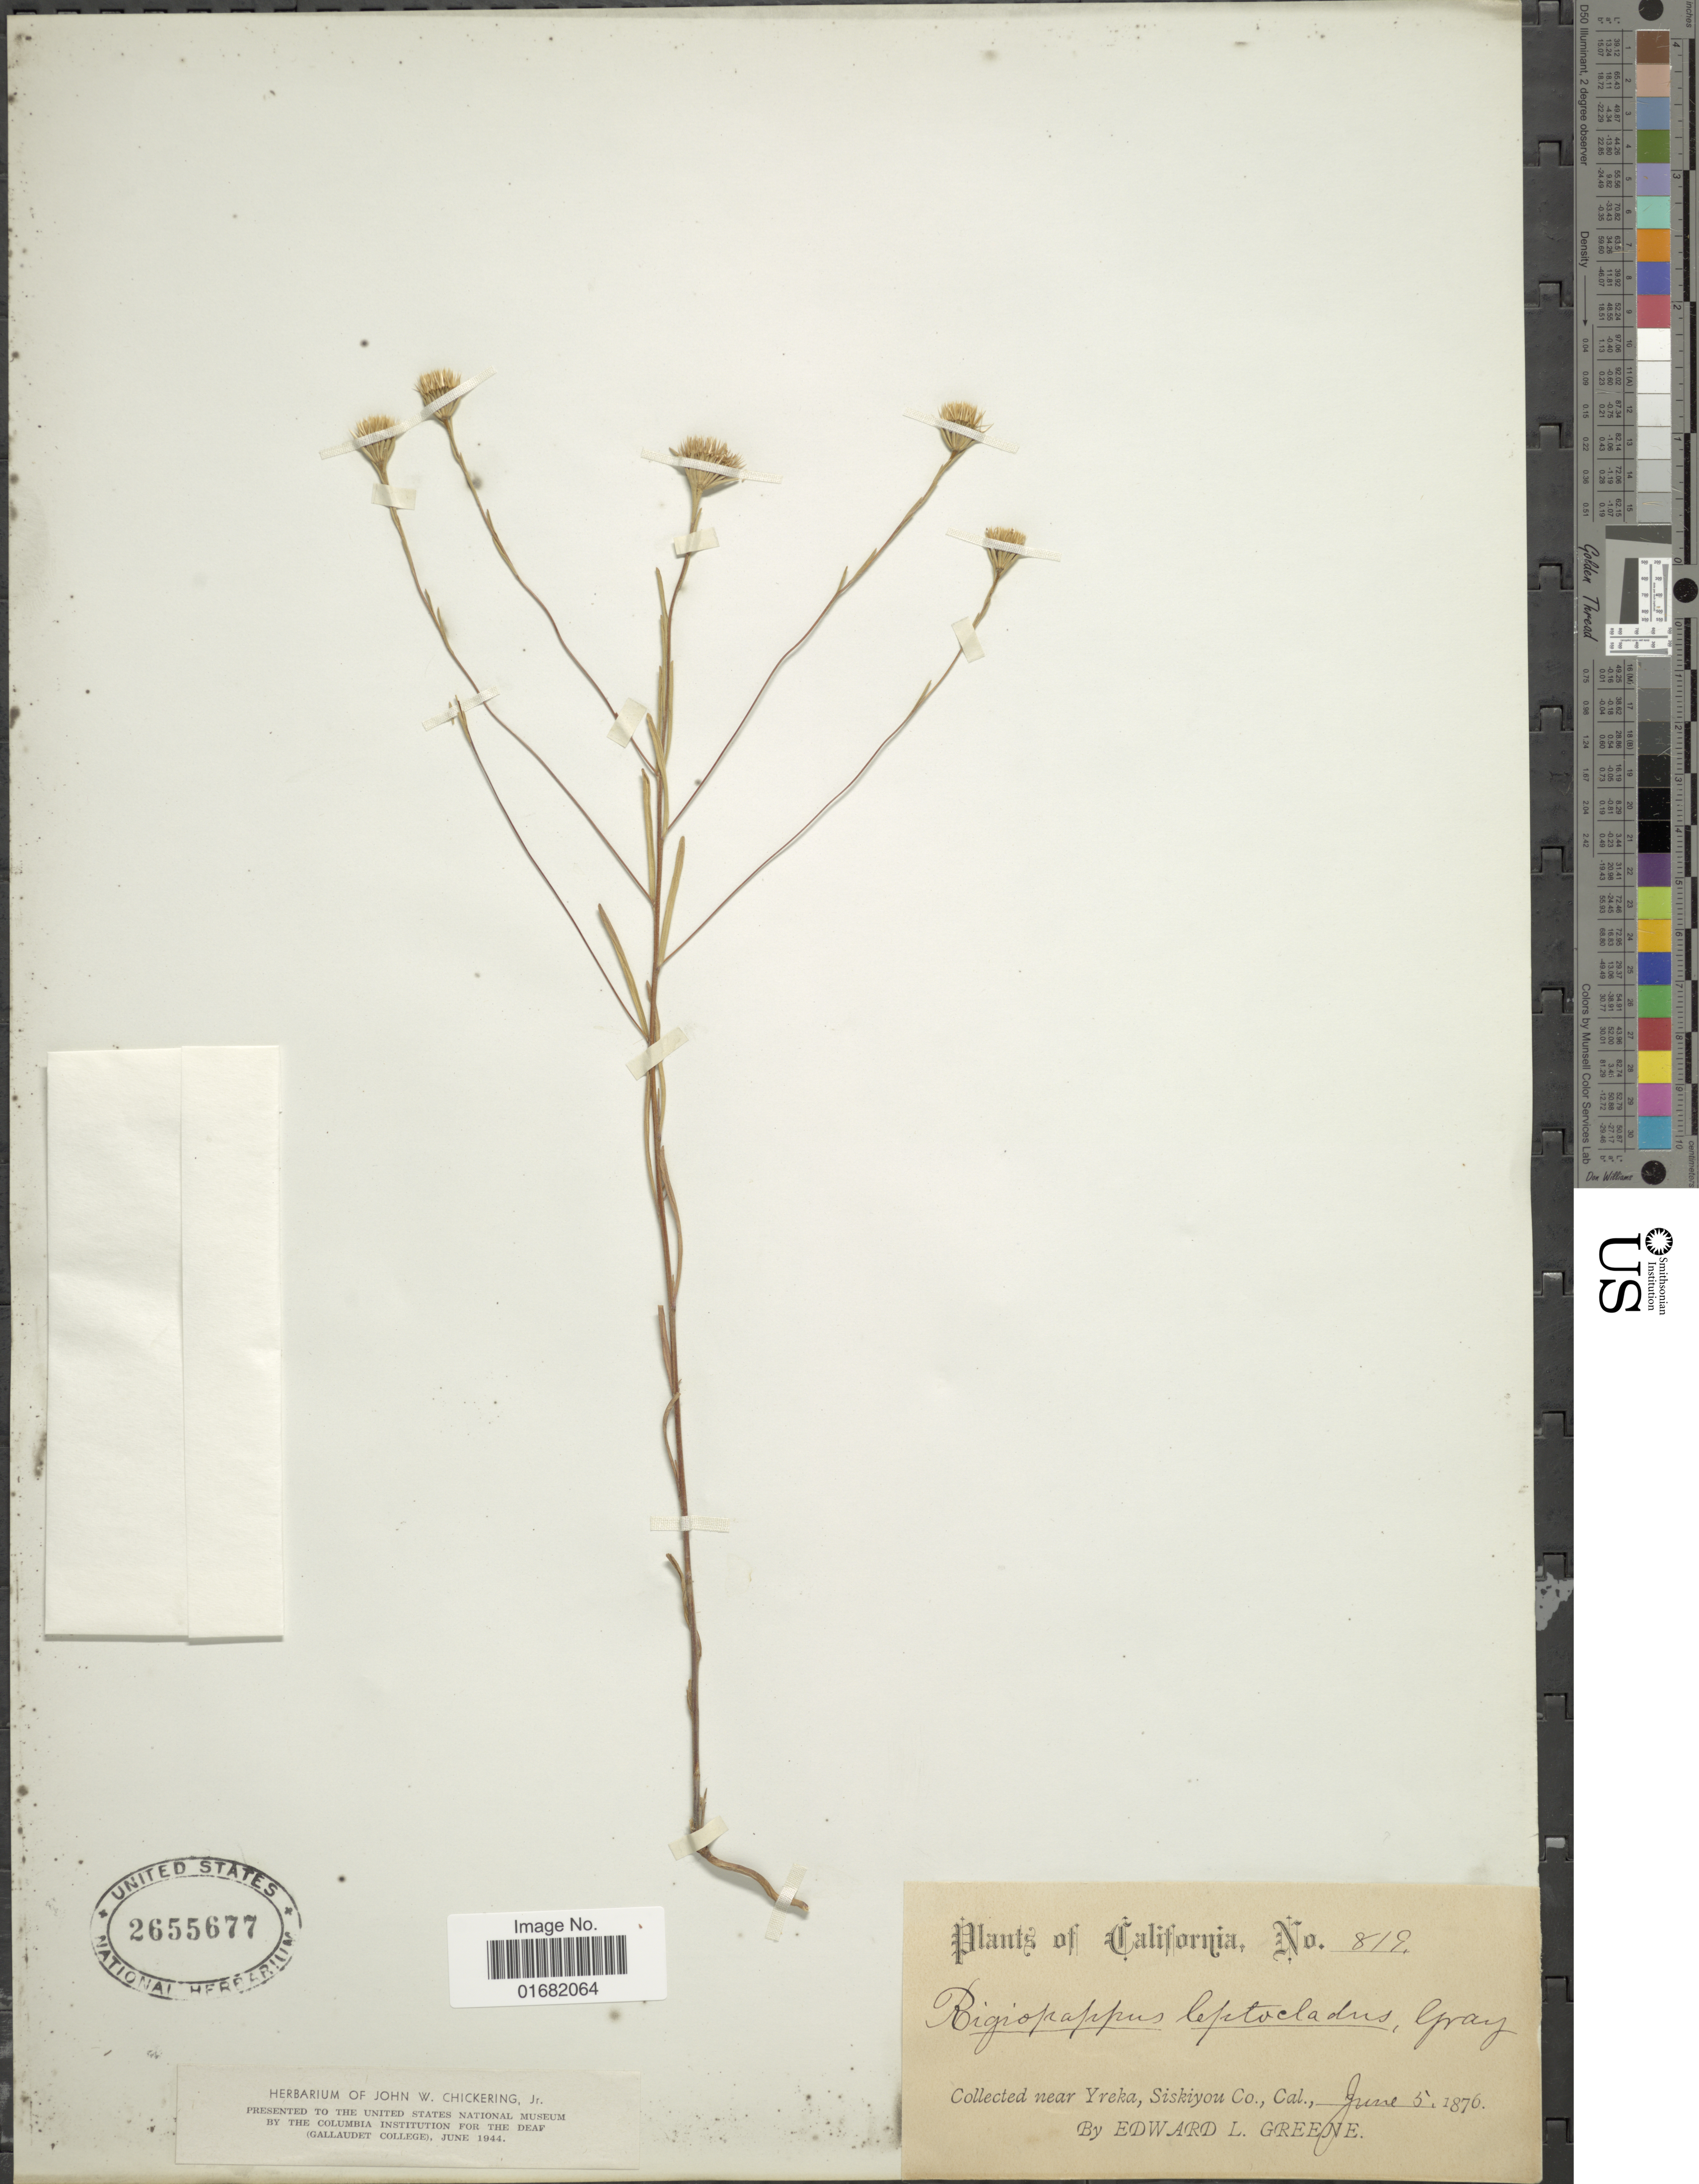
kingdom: Plantae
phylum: Tracheophyta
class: Magnoliopsida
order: Asterales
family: Asteraceae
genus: Rigiopappus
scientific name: Rigiopappus leptocladus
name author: A. Gray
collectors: E. L. Greene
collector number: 819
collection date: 1876-06-05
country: United States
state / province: California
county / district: Siskiyou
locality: Yreka, Siskiyon Co.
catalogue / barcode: US 2655677